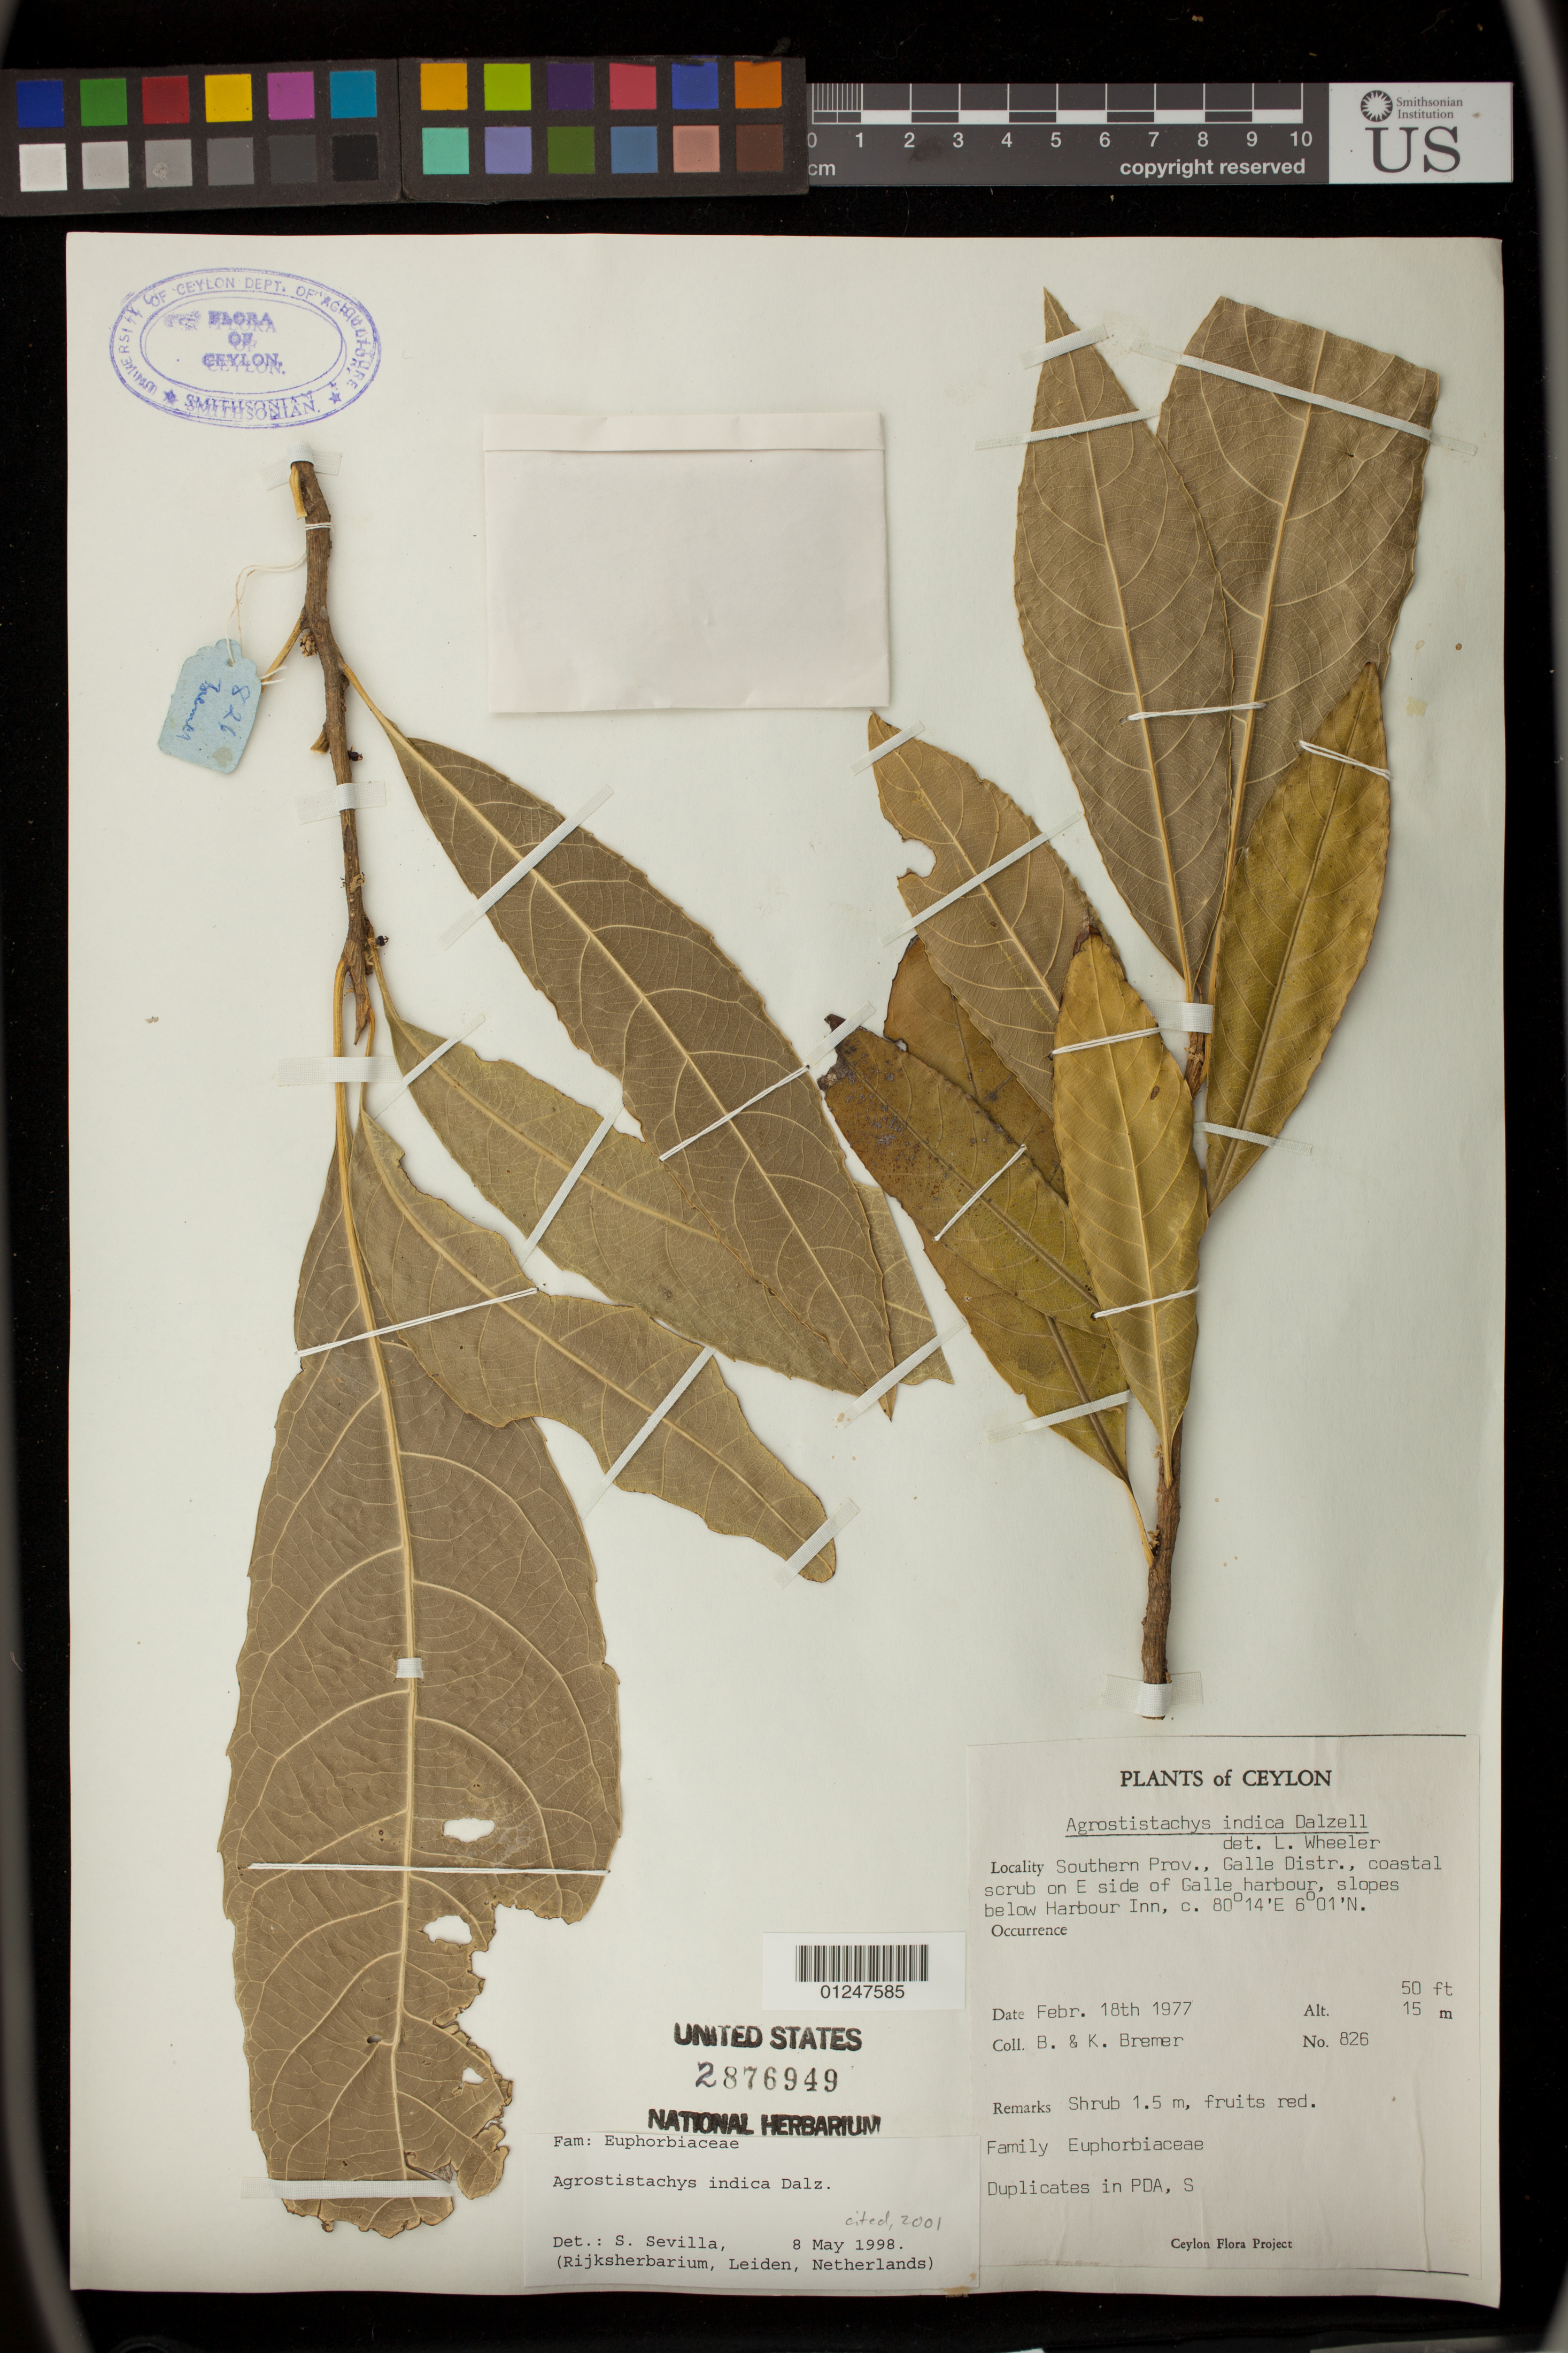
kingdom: Plantae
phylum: Tracheophyta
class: Magnoliopsida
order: Malpighiales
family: Euphorbiaceae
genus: Agrostistachys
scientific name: Agrostistachys indica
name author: Dalzell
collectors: B. Bremer & K. Bremer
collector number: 826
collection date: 1977-02-18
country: Sri Lanka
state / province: Southern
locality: Southern Prov., Galle Distr., coastal scrub on E side of Galle harbour, slopes below Harbour Inn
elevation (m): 15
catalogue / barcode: US 2876949